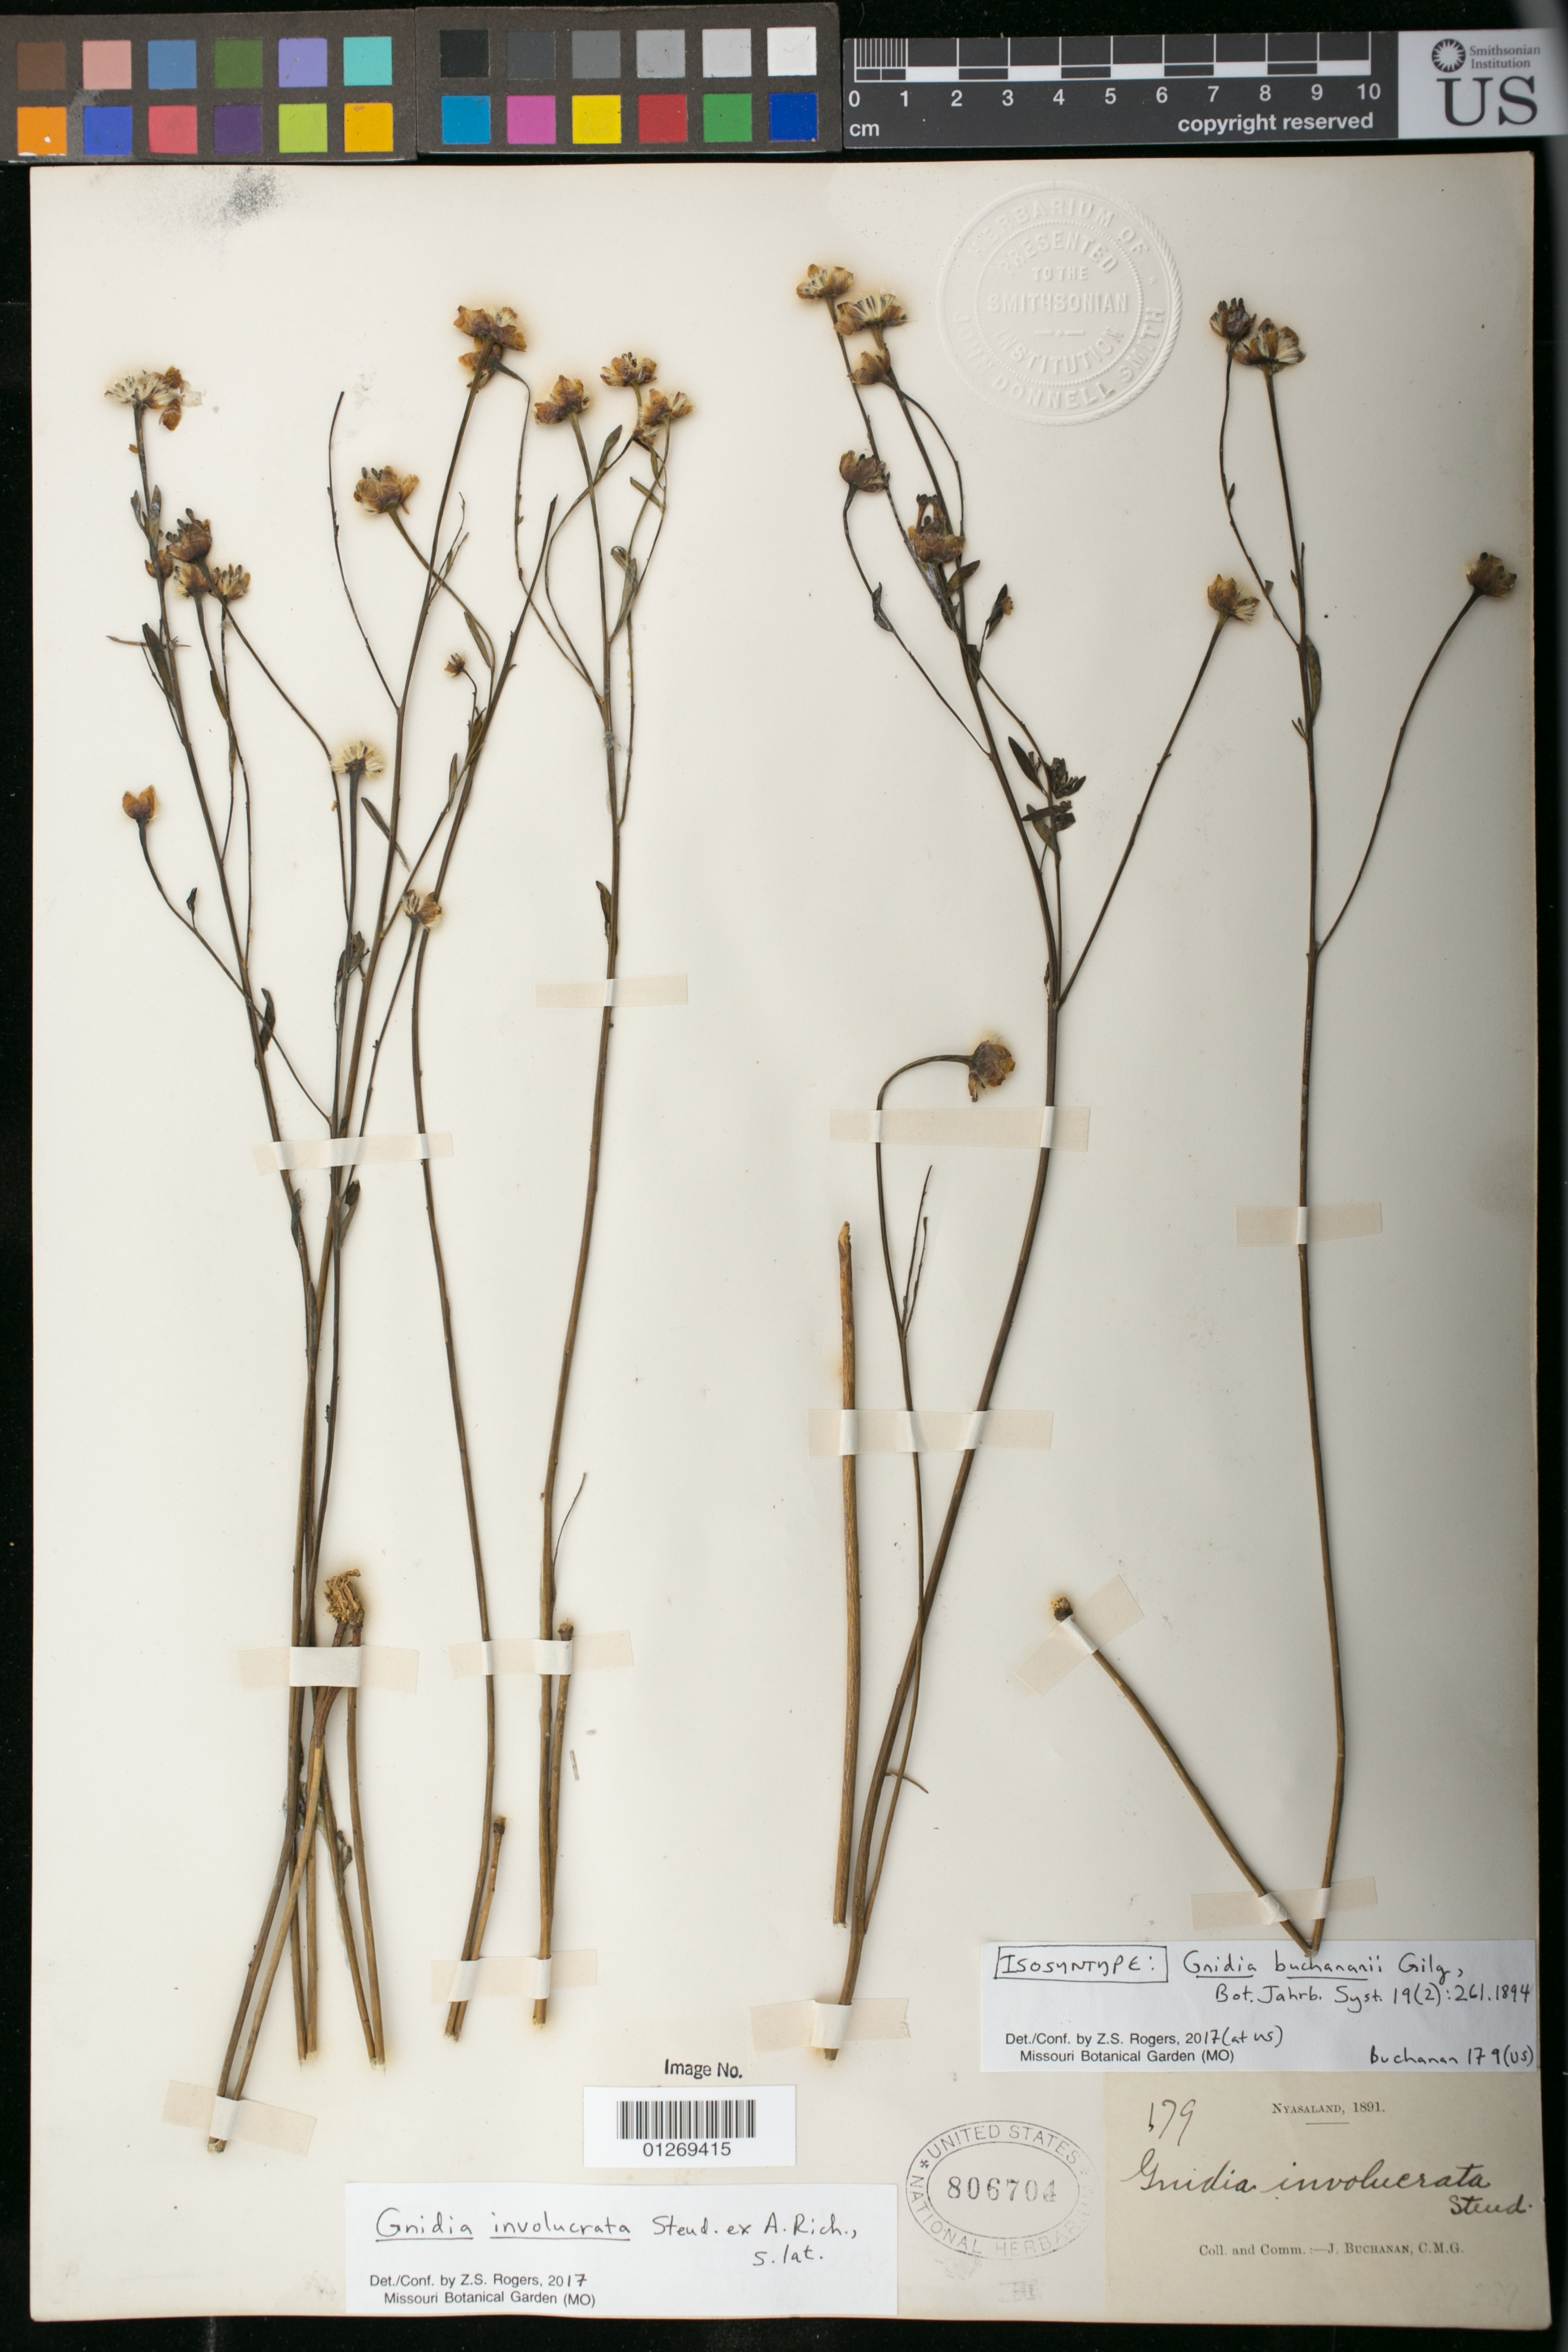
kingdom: Plantae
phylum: Tracheophyta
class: Magnoliopsida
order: Malvales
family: Thymelaeaceae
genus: Gnidia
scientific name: Gnidia buchananii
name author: Gilg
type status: Isosyntype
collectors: J. Buchanan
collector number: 179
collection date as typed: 1891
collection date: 1891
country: Malawi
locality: Nyasaland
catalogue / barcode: US 806704